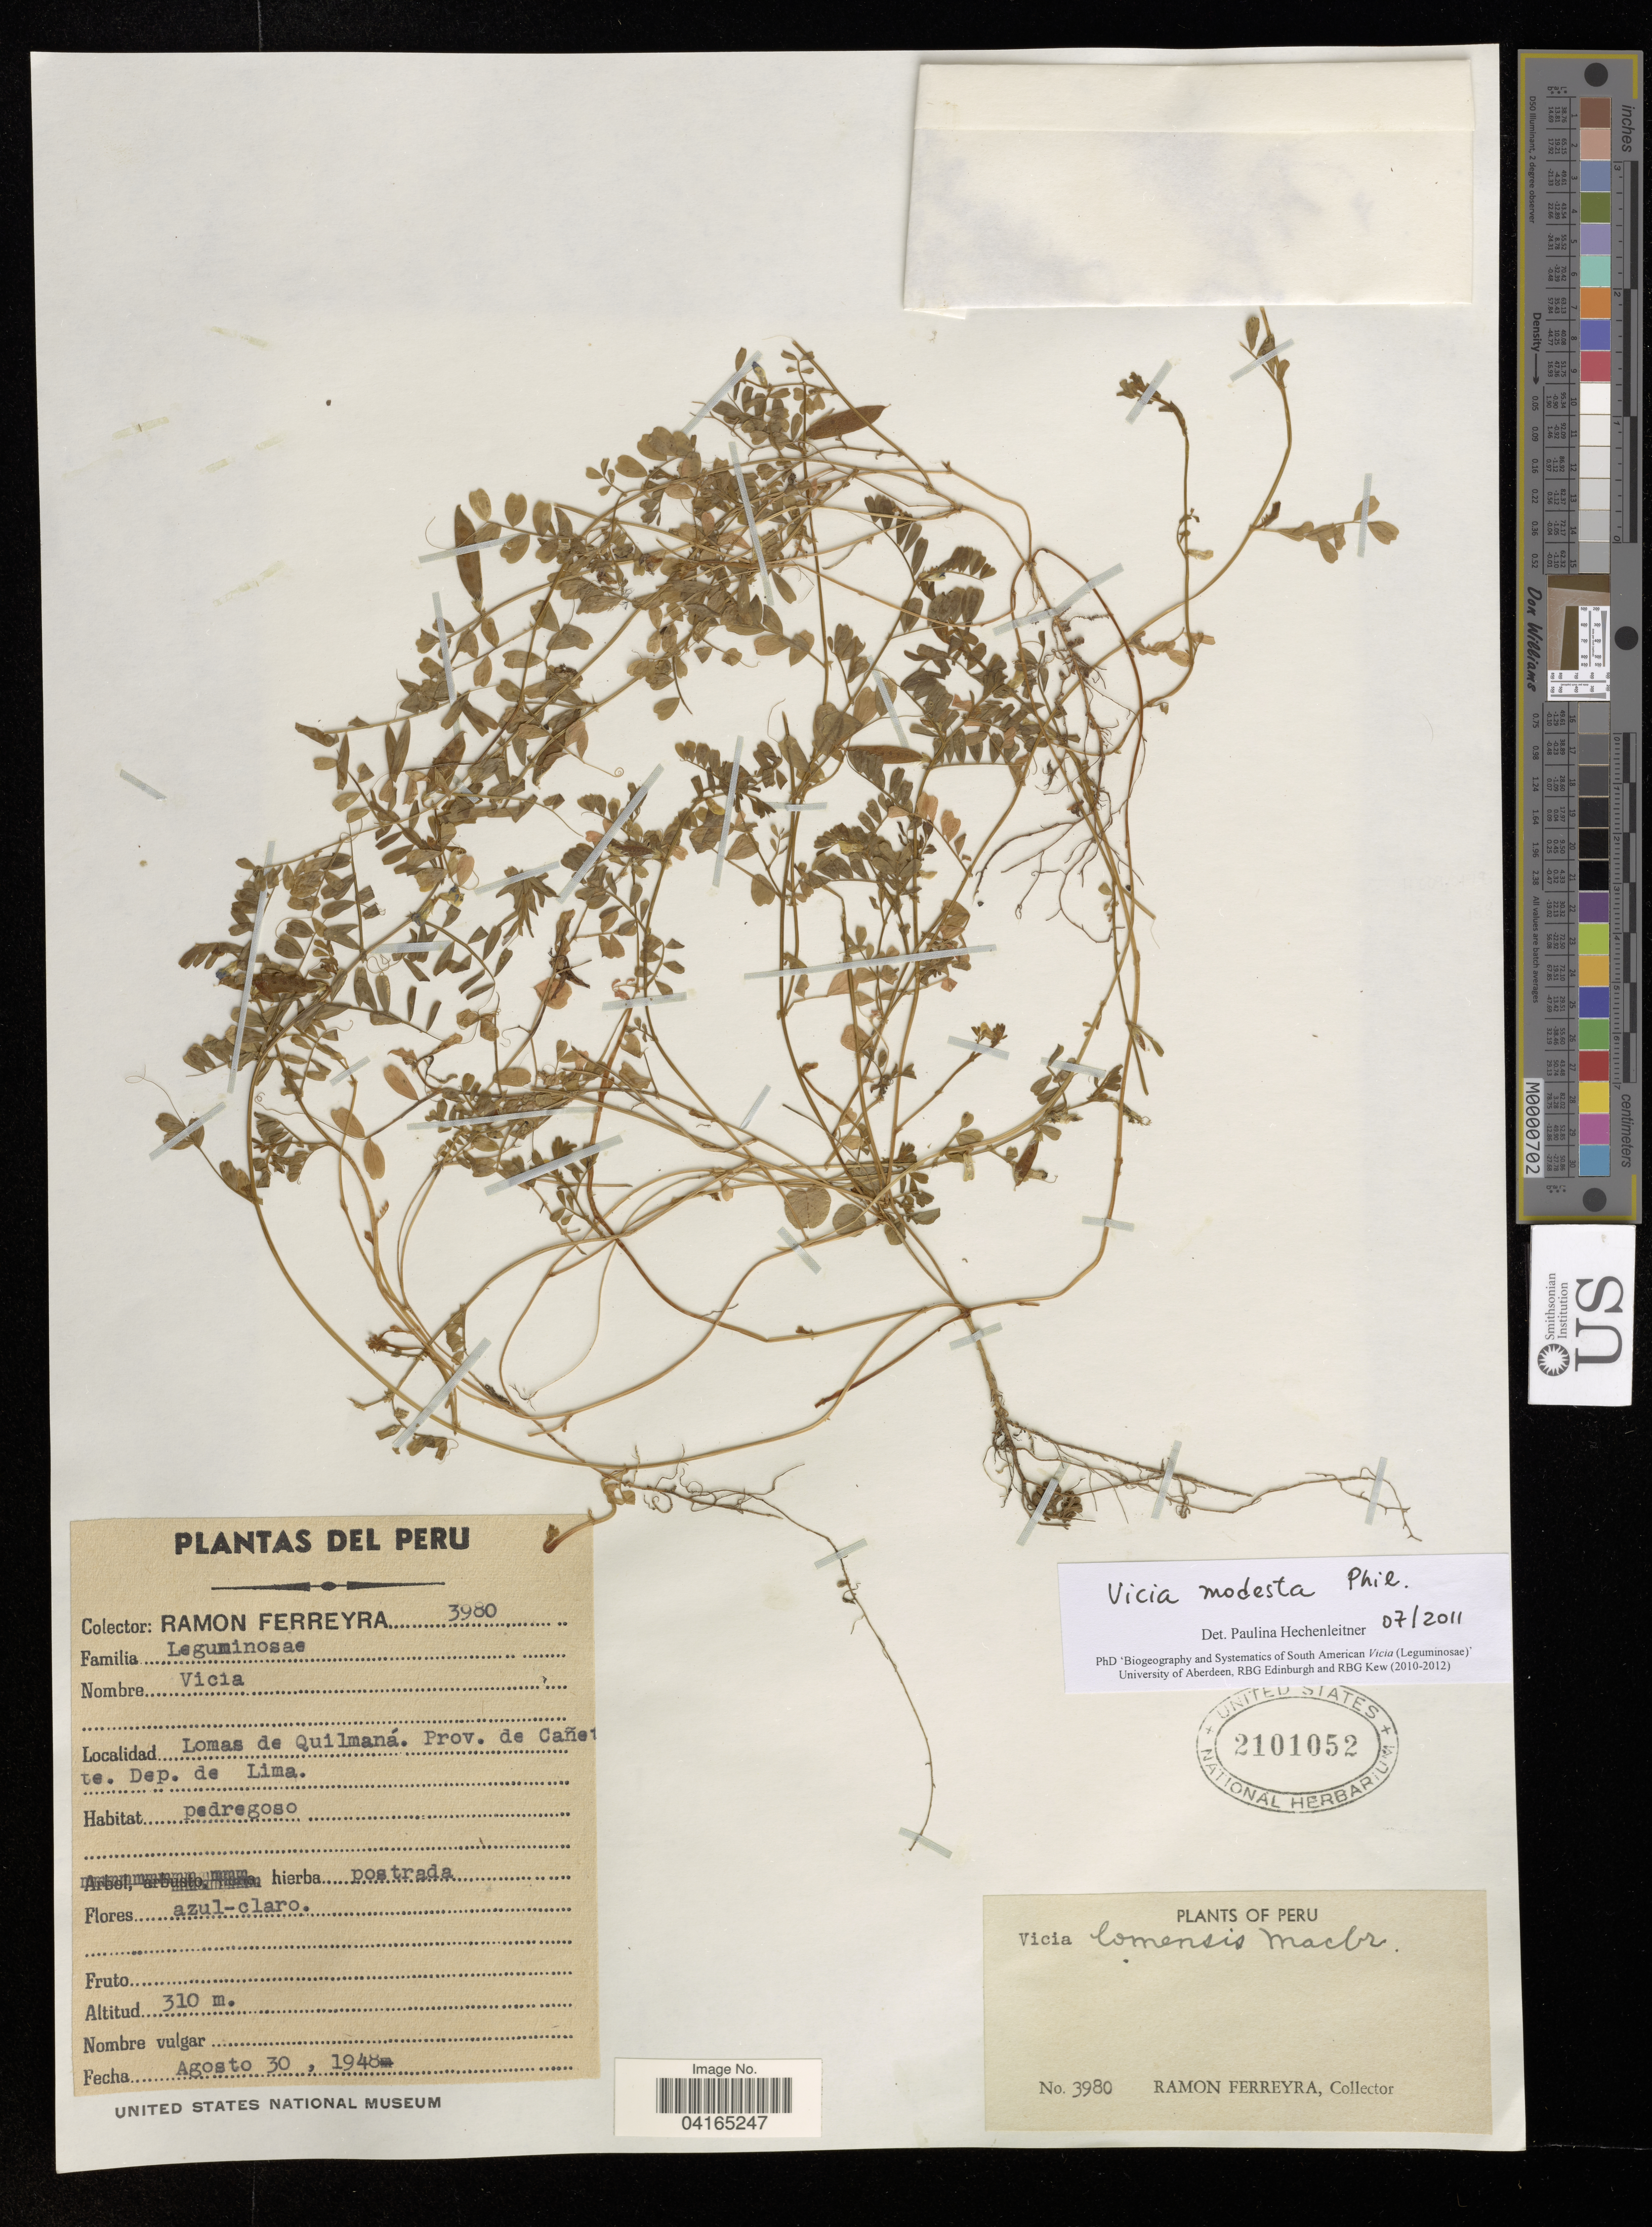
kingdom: Plantae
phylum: Tracheophyta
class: Magnoliopsida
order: Fabales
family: Fabaceae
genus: Vicia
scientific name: Vicia modesta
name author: Phil.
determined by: Hechenleitner, Paulina, RBG Edinburgh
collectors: R. A. Ferreyra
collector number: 3980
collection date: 1948-08-30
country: Peru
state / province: Lima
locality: Lomas de Quilmaná. Prov. de Cañete. Dep. de Lima.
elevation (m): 310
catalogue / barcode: US 2101052